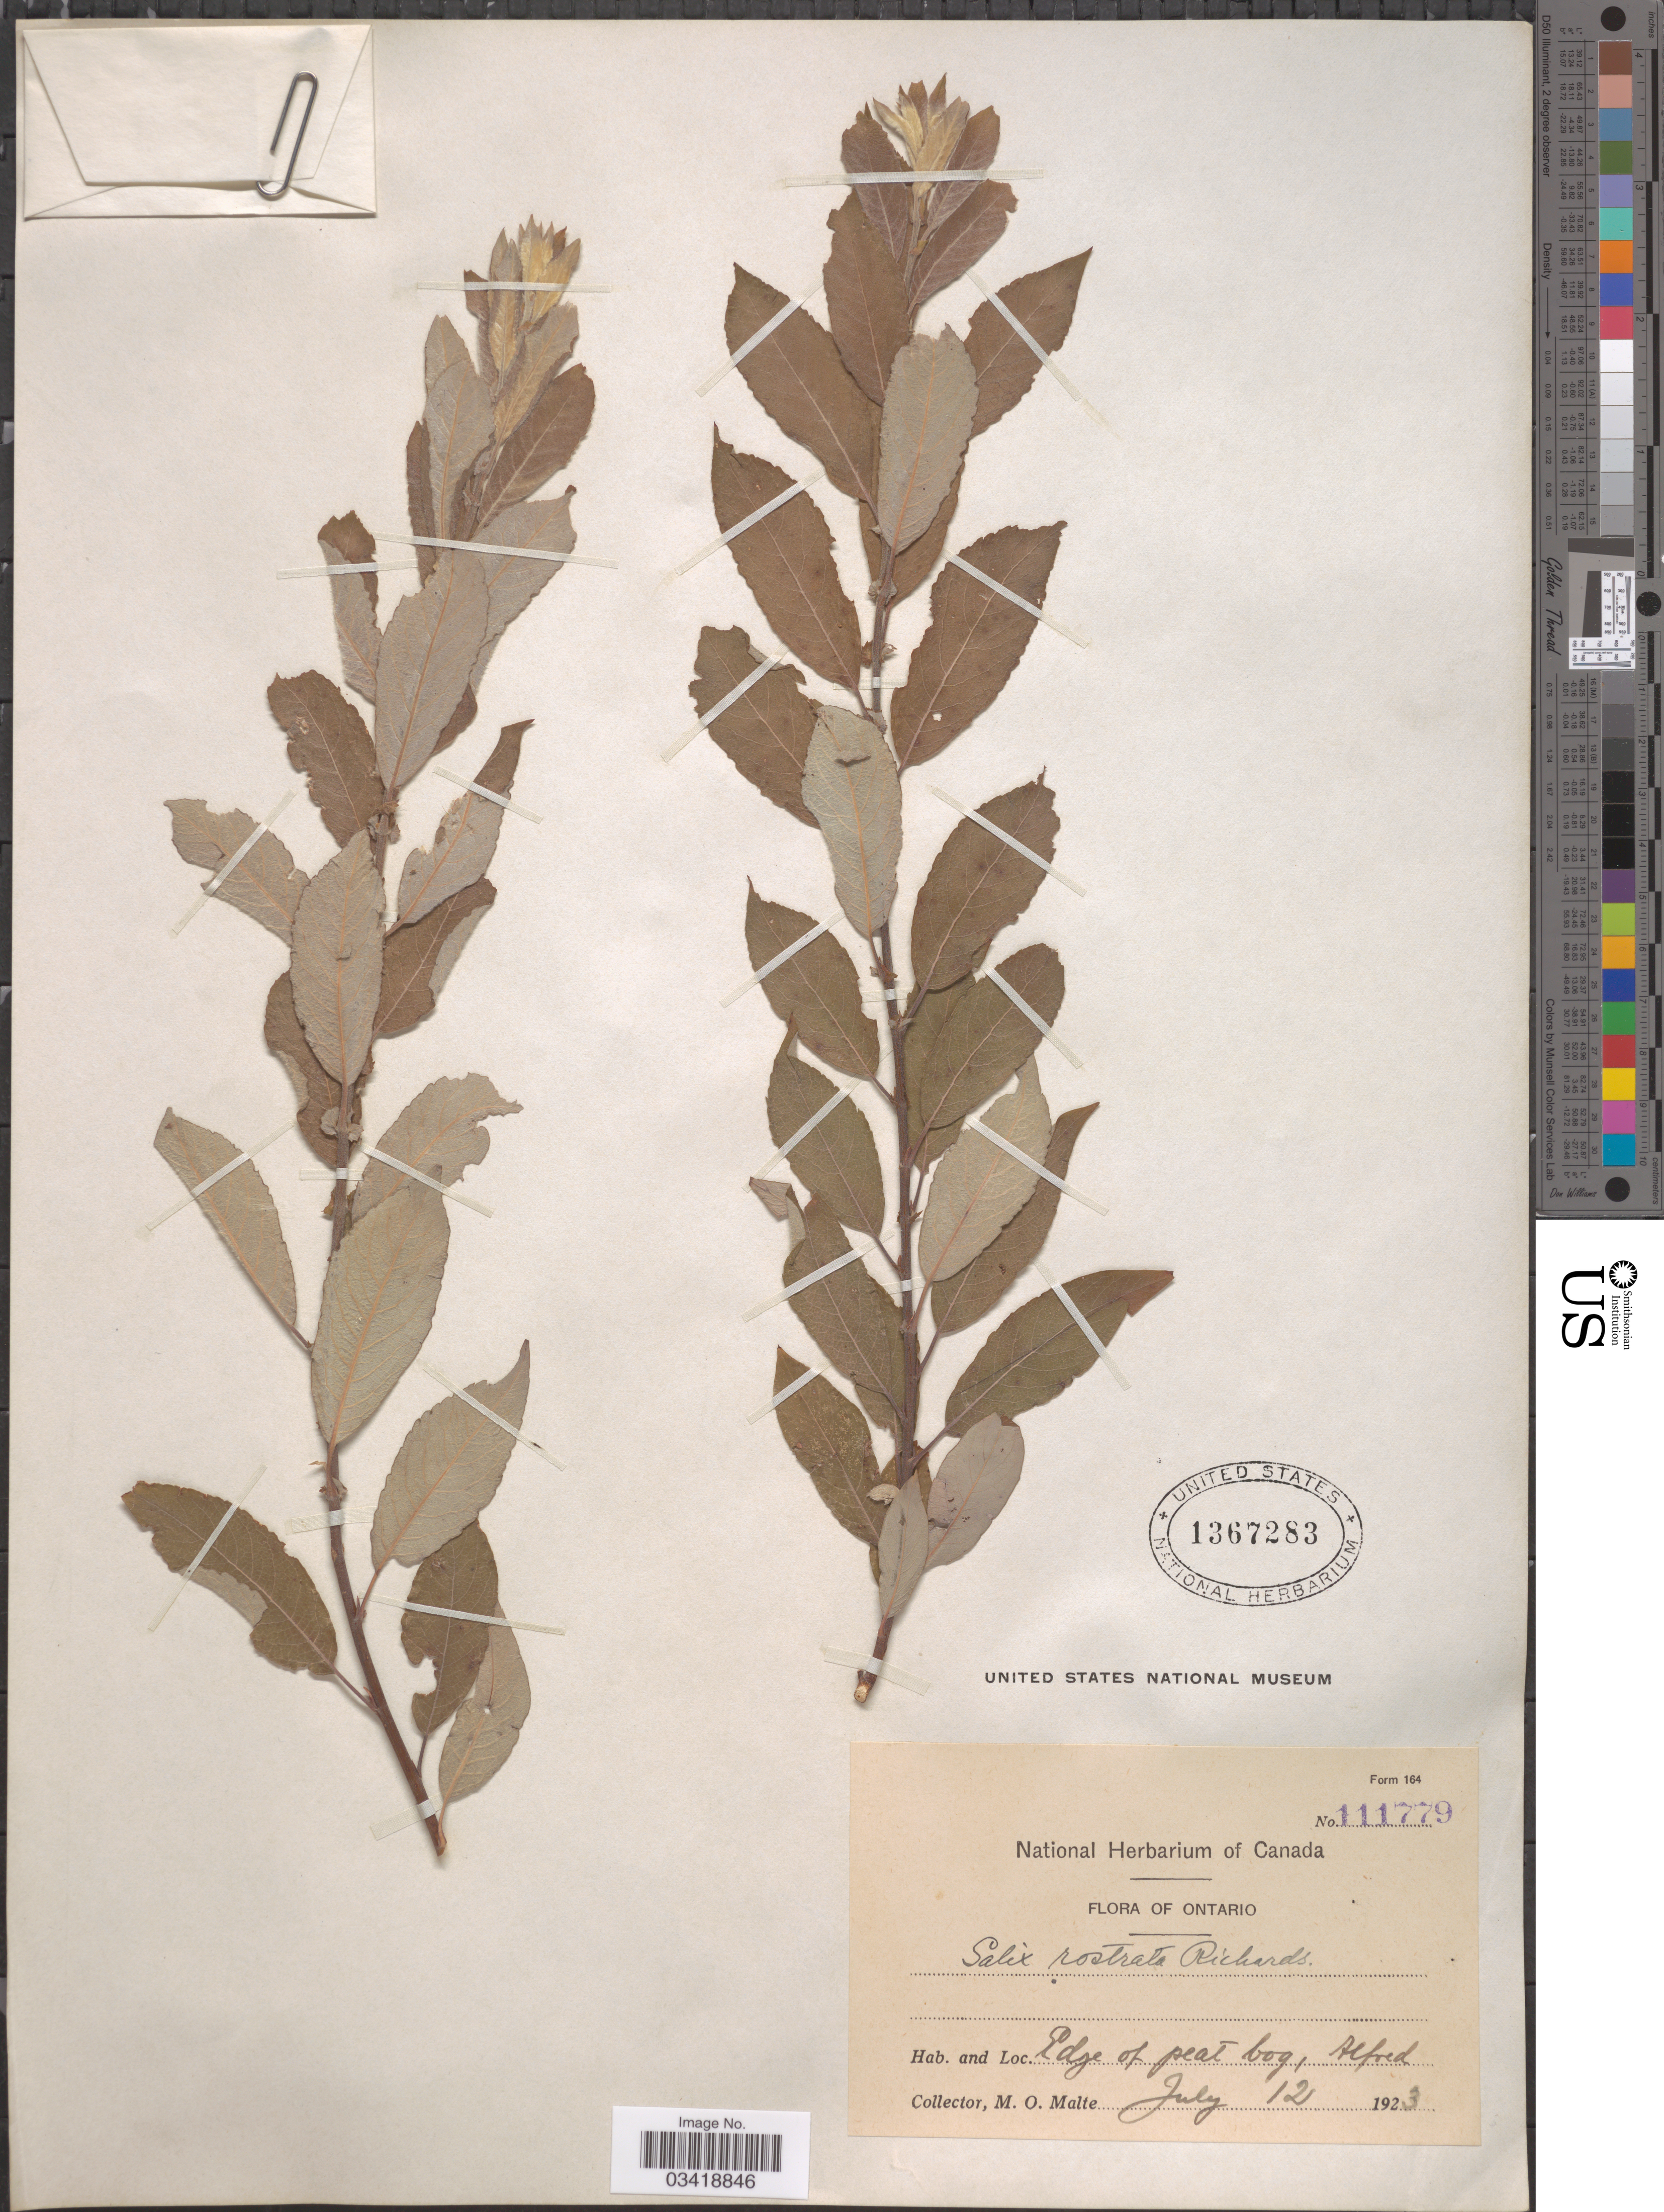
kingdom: Plantae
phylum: Tracheophyta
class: Magnoliopsida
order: Malpighiales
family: Salicaceae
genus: Salix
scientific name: Salix bebbiana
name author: Sarg.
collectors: M. O. Malte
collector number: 111779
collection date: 1923-07-12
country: Canada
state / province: Ontario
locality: Edge of peat bog, Alfred.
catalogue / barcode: US 1367283